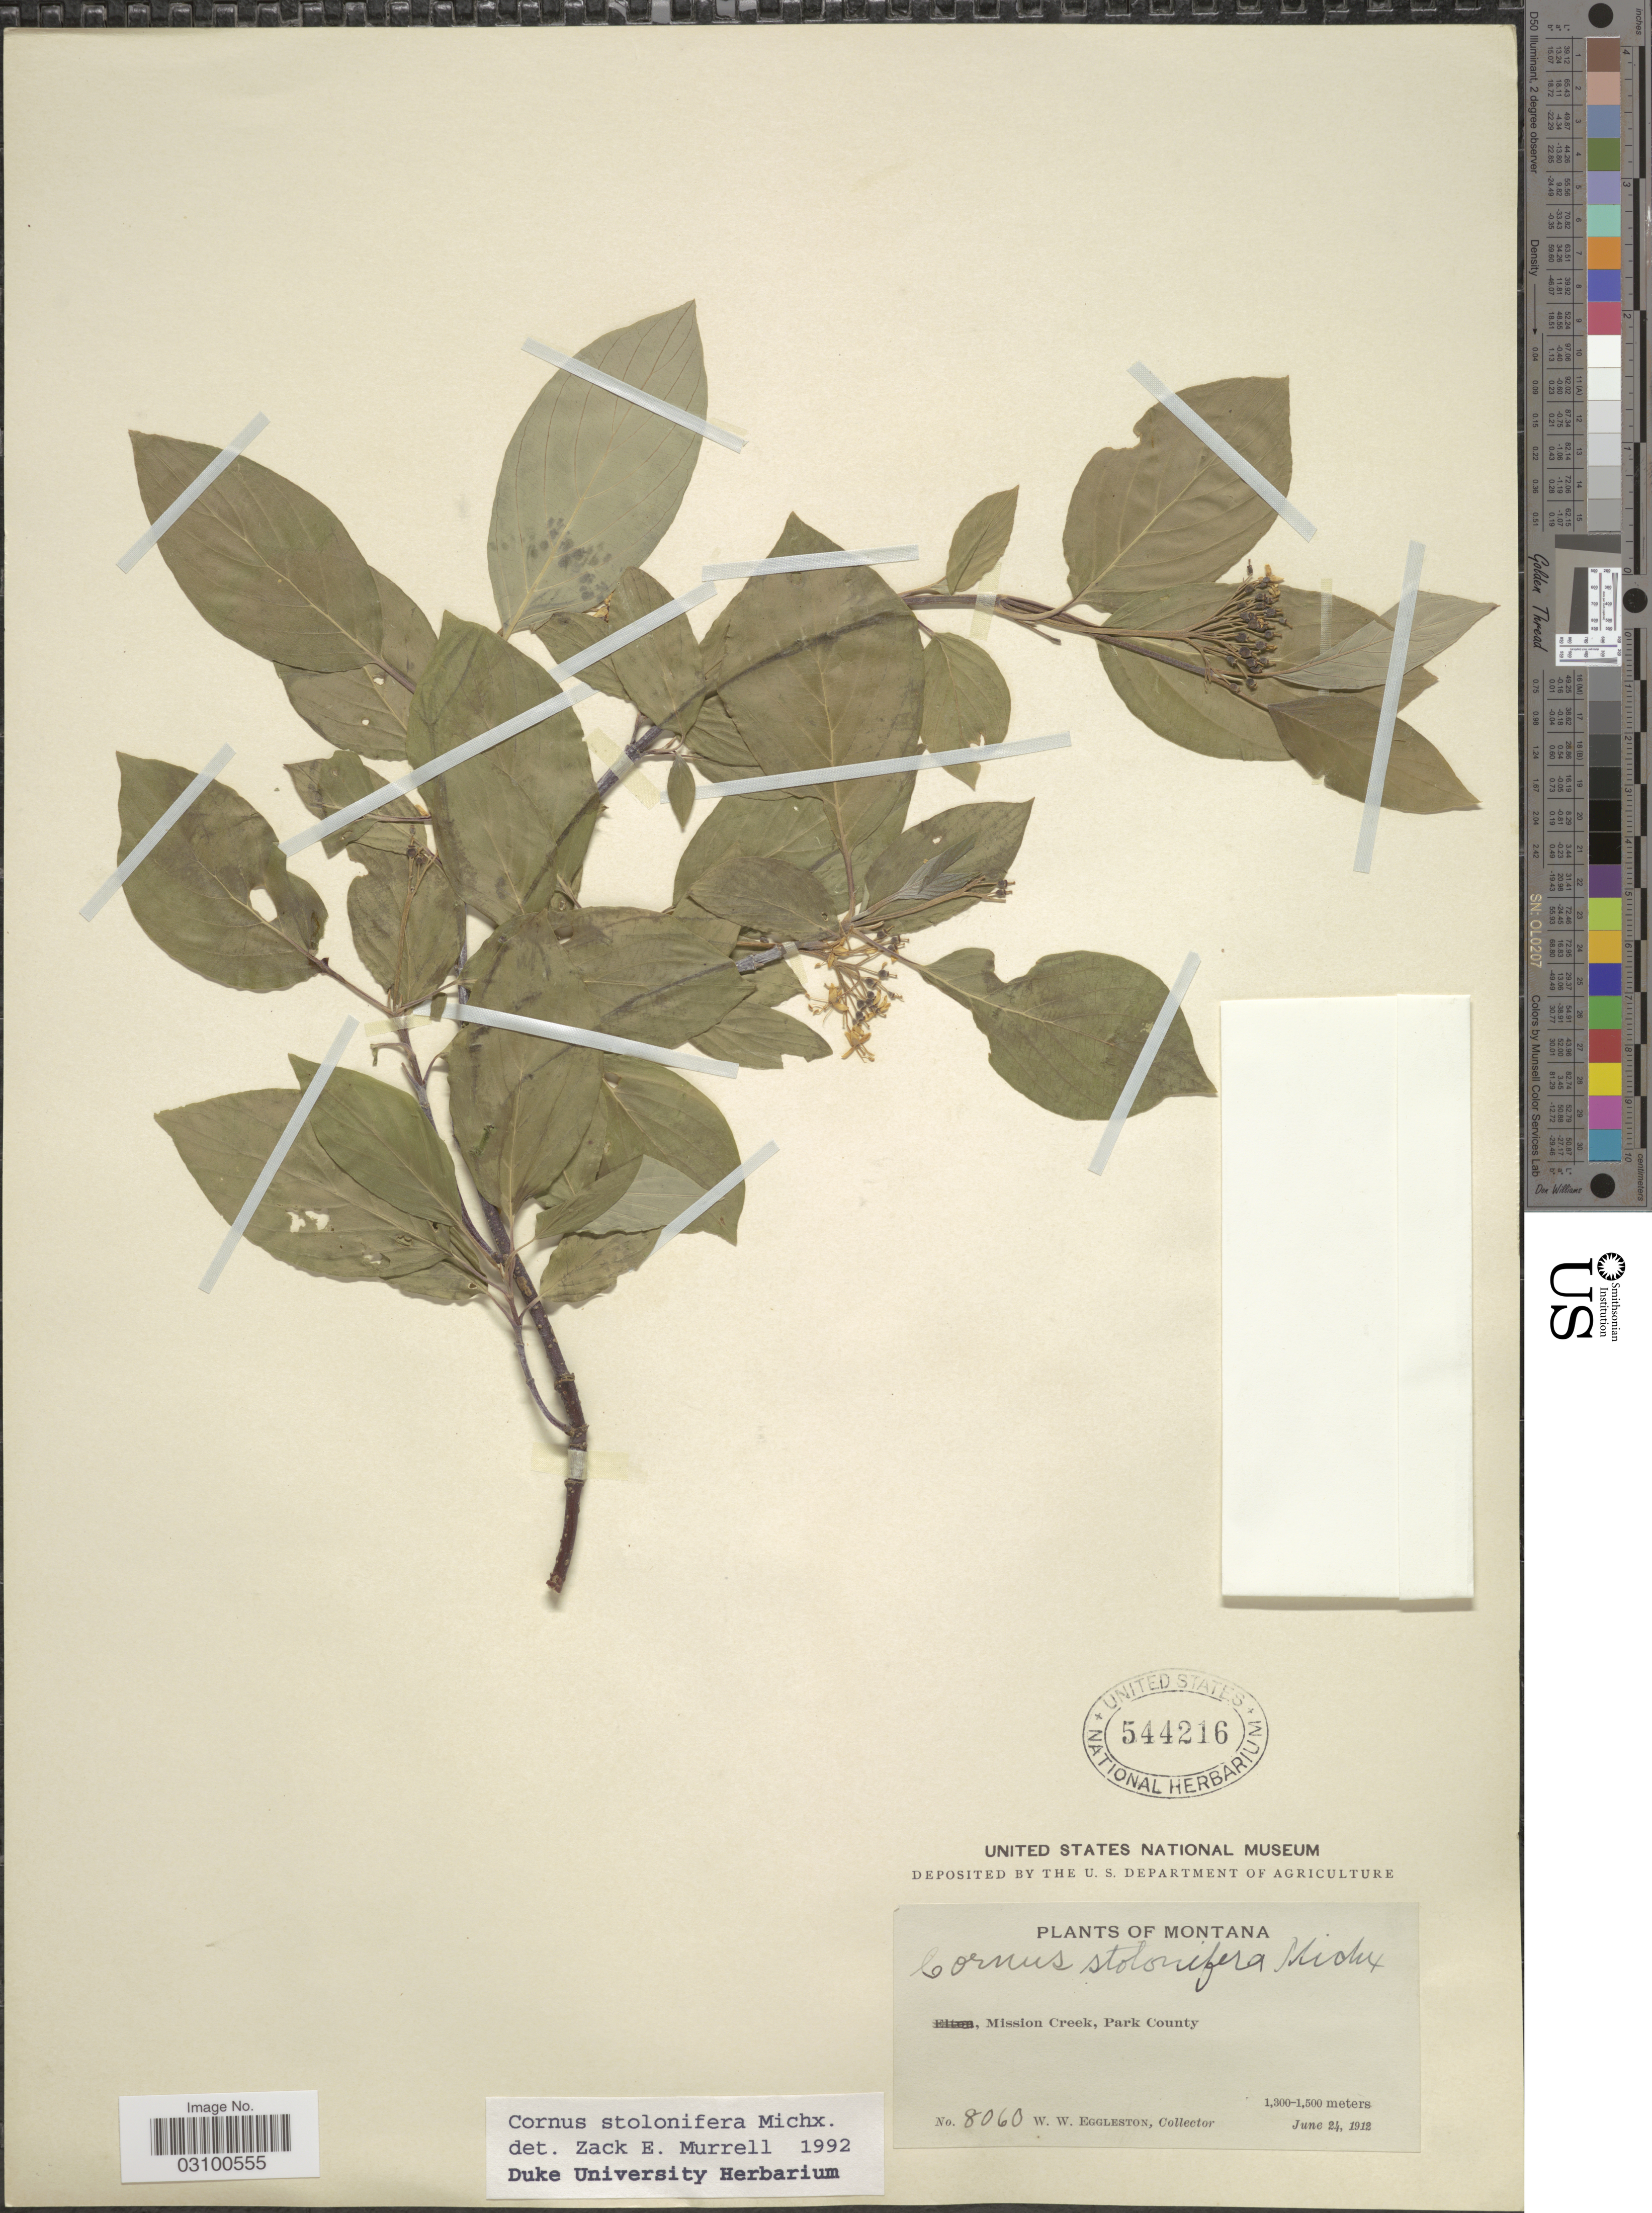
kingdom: Plantae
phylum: Tracheophyta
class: Magnoliopsida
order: Cornales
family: Cornaceae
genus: Cornus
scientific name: Cornus sericea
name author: L.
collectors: W. W. Eggleston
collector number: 8060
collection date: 1912-06-24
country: United States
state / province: Montana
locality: Mission Creek, Park County.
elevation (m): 1300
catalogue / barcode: US 544216